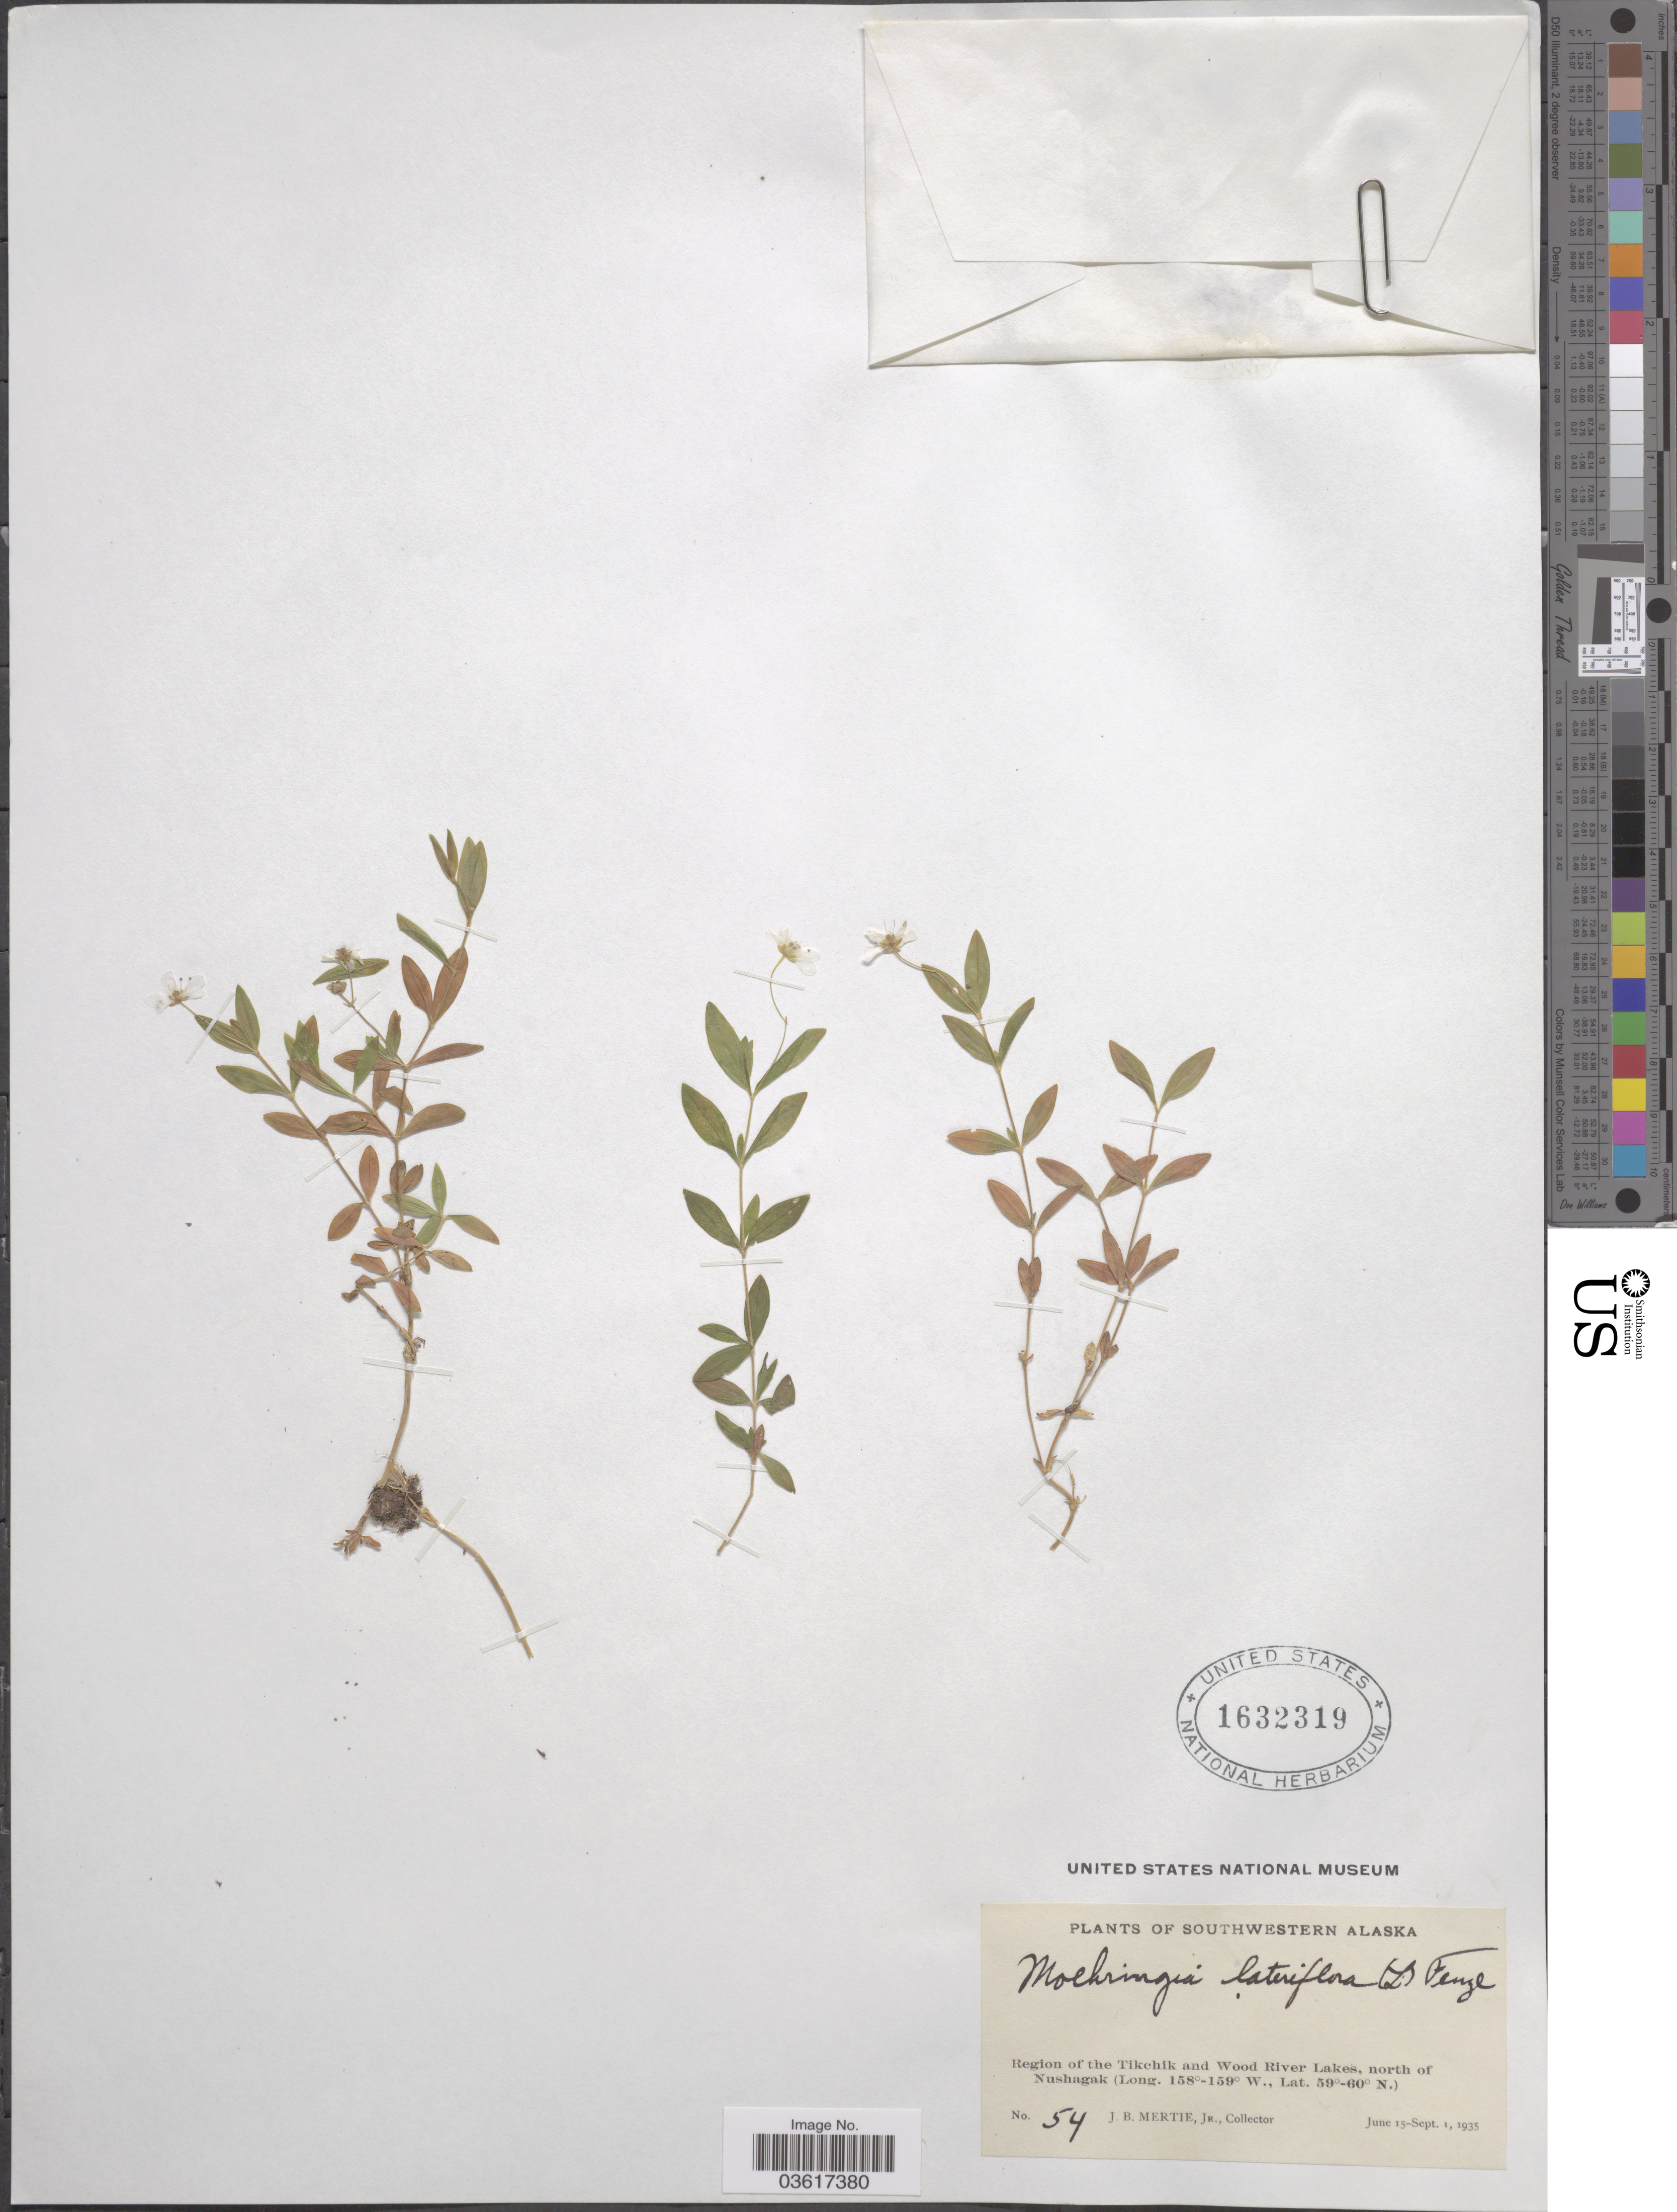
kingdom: Plantae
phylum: Tracheophyta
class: Magnoliopsida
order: Caryophyllales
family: Caryophyllaceae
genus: Moehringia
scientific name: Moehringia lateriflora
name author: (L.) Fenzl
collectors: J. Mertie Jr.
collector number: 54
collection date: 1935-06-15/1935-09-01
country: United States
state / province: Alaska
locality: Southwestern Alaska. Region of the Tikchik and Wood River Lakes, north of Nushagak.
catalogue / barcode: US 1632319